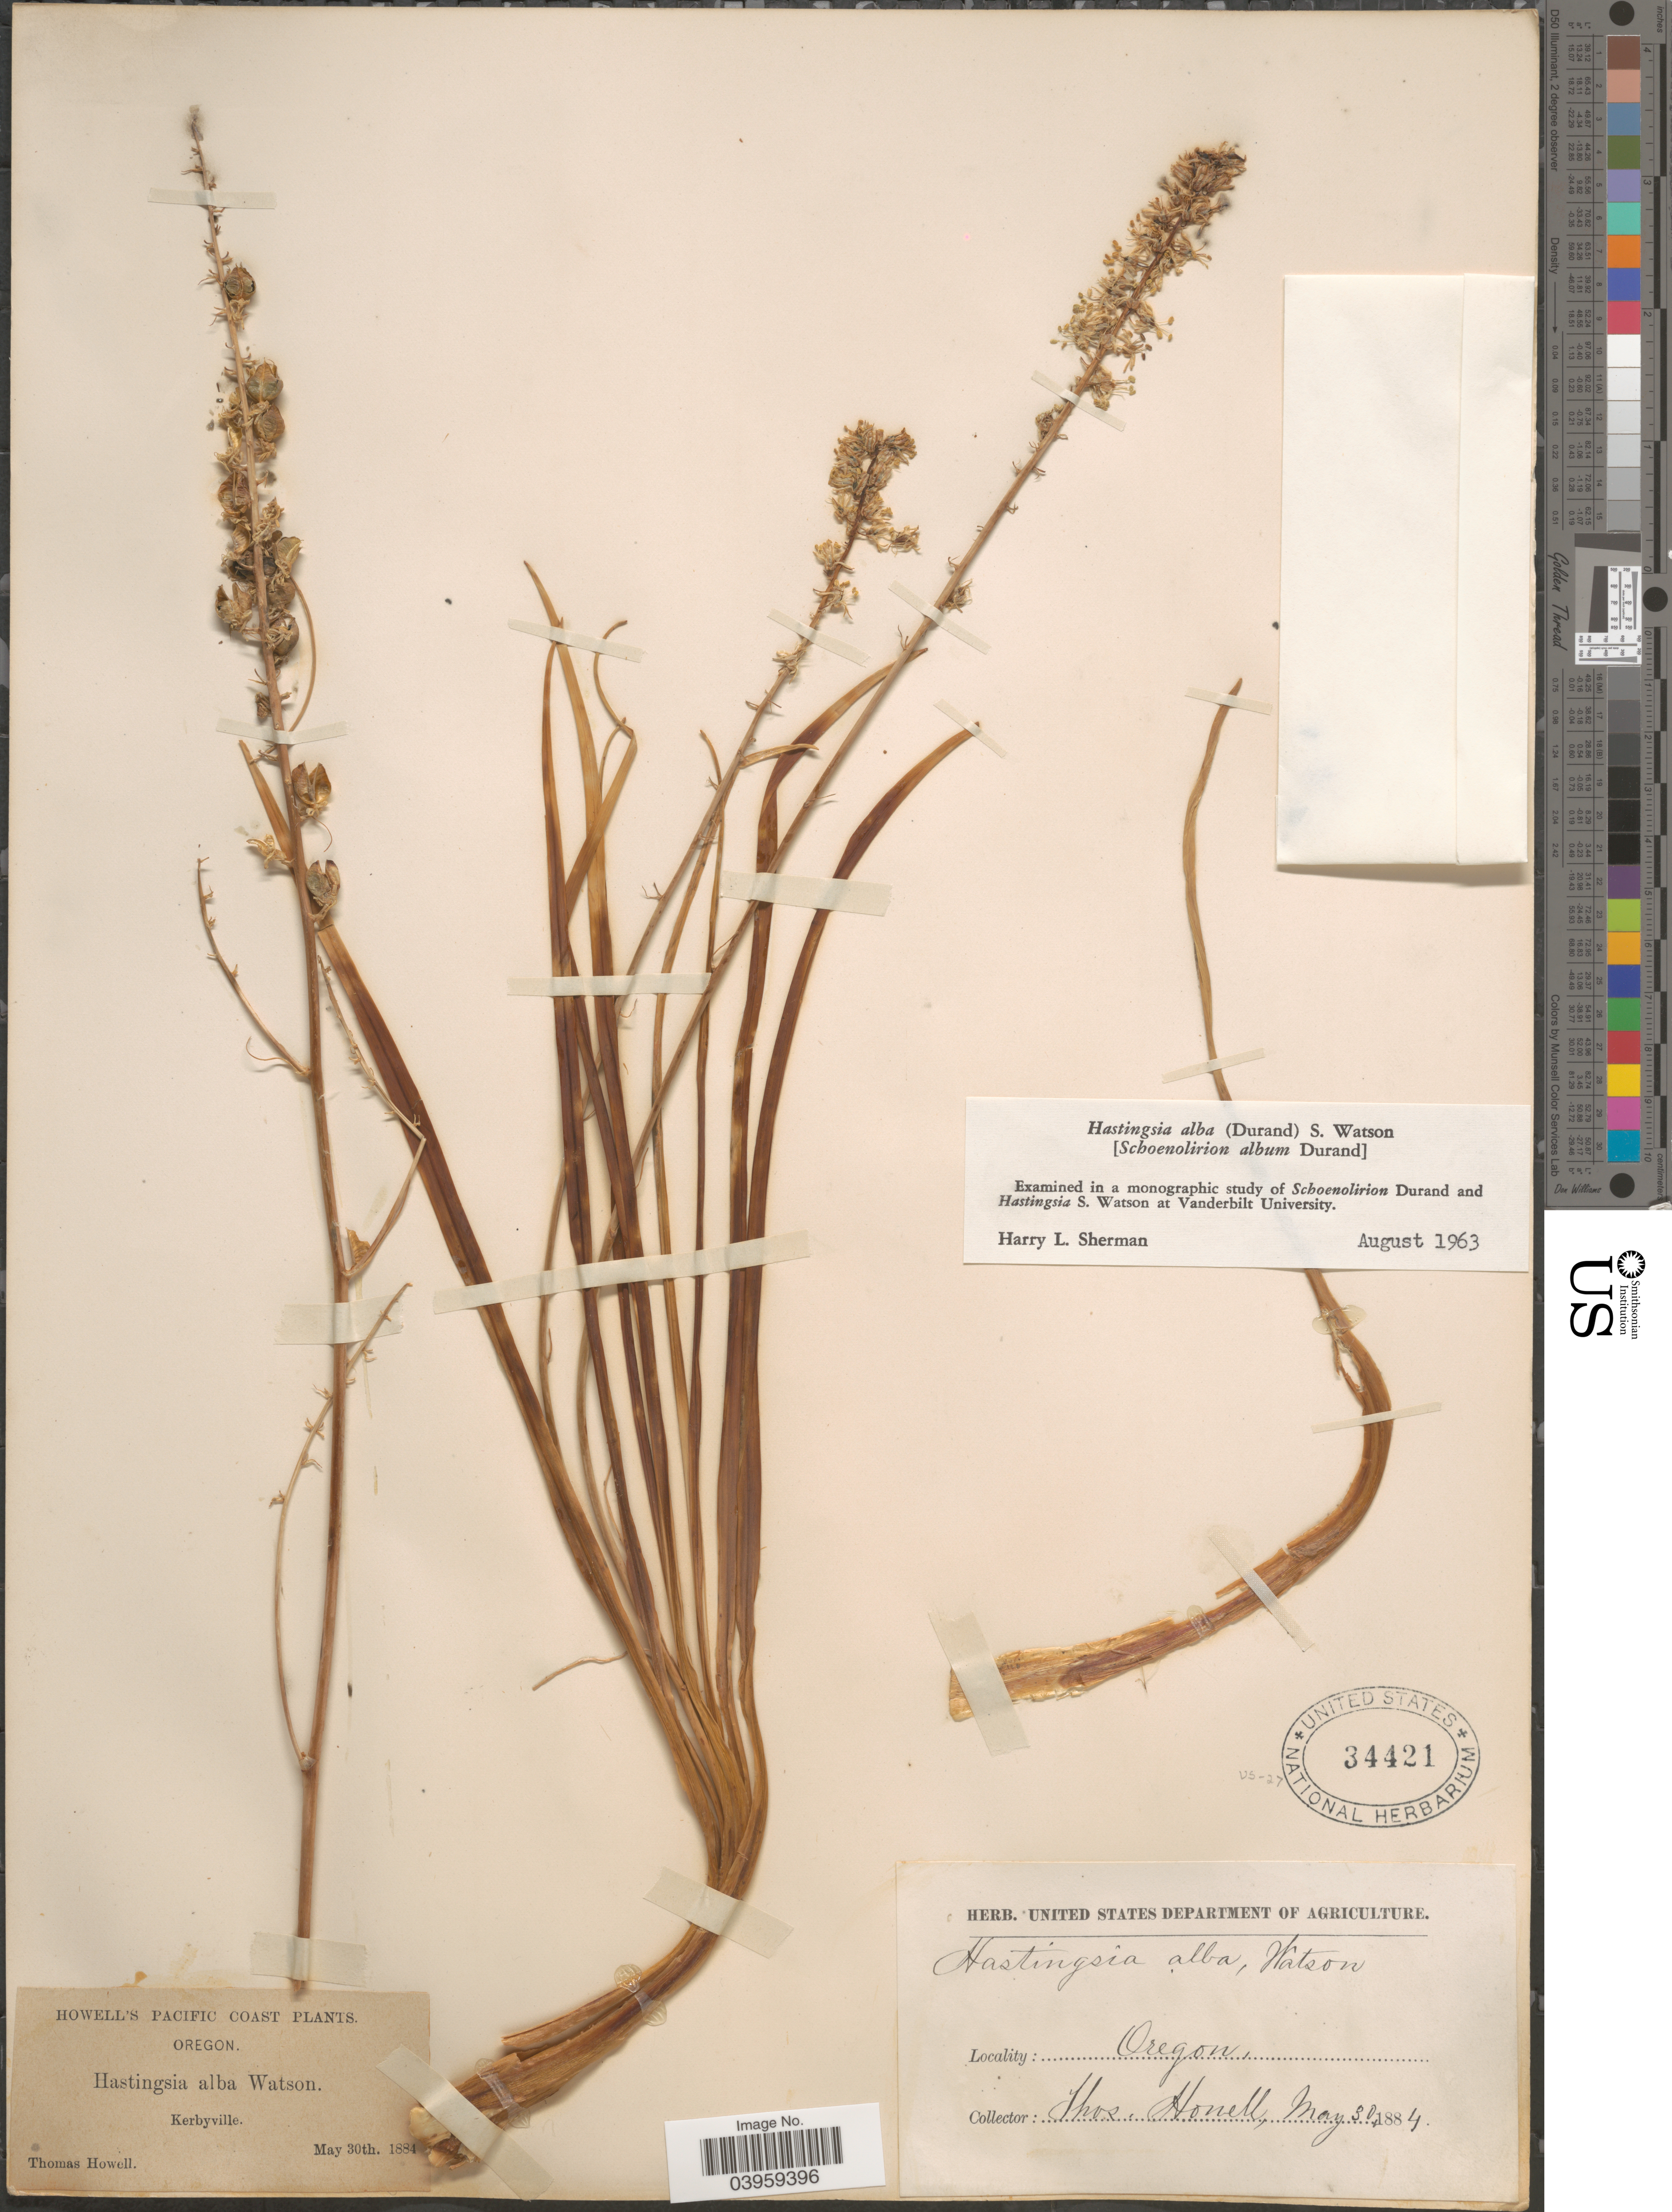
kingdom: Plantae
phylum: Tracheophyta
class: Liliopsida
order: Asparagales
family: Asparagaceae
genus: Hastingsia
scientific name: Hastingsia alba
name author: (Durand) S. Watson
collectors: T. Howell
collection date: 1884-05-30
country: United States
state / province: Oregon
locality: Pacific Coast. Kerbyville.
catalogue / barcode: US 34421